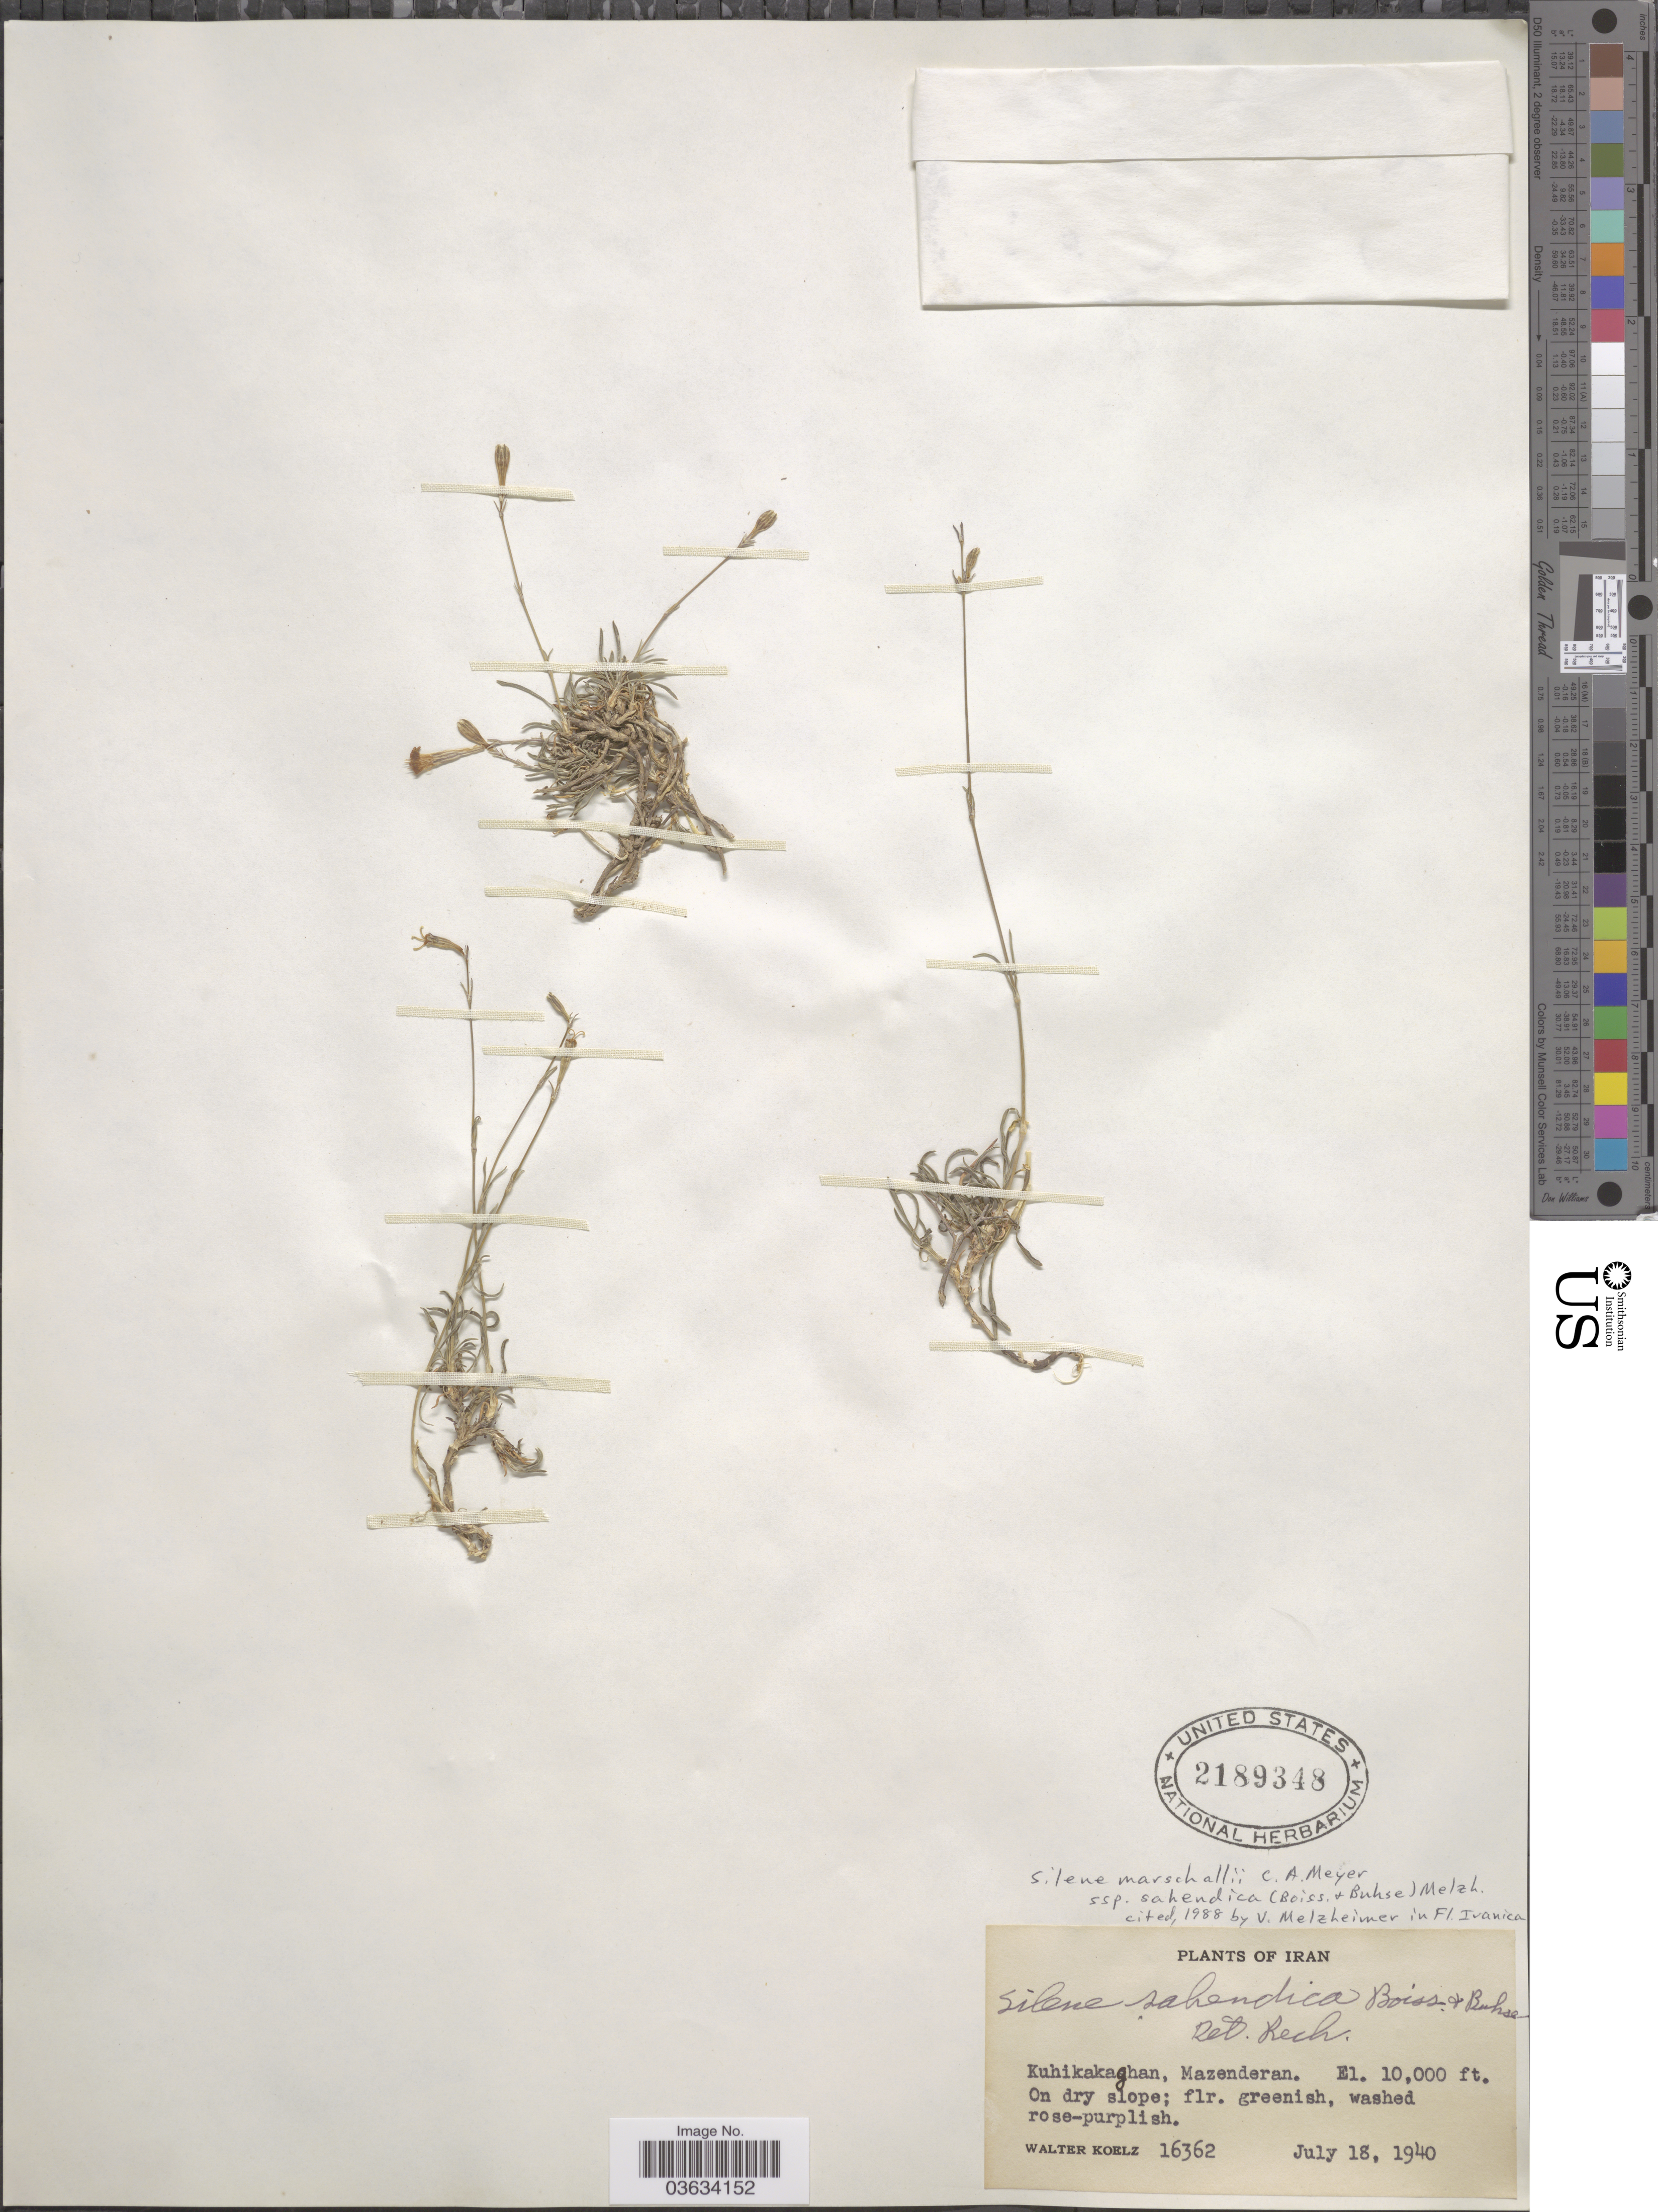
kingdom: Plantae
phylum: Tracheophyta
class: Magnoliopsida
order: Caryophyllales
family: Caryophyllaceae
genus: Silene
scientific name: Silene marschallii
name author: C.A. Mey.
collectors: W. N. Koelz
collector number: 16362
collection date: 1940-07-18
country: Iran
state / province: Mazandaran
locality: Kuhikakaghan, Mazenderan.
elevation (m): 3048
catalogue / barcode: US 2189348